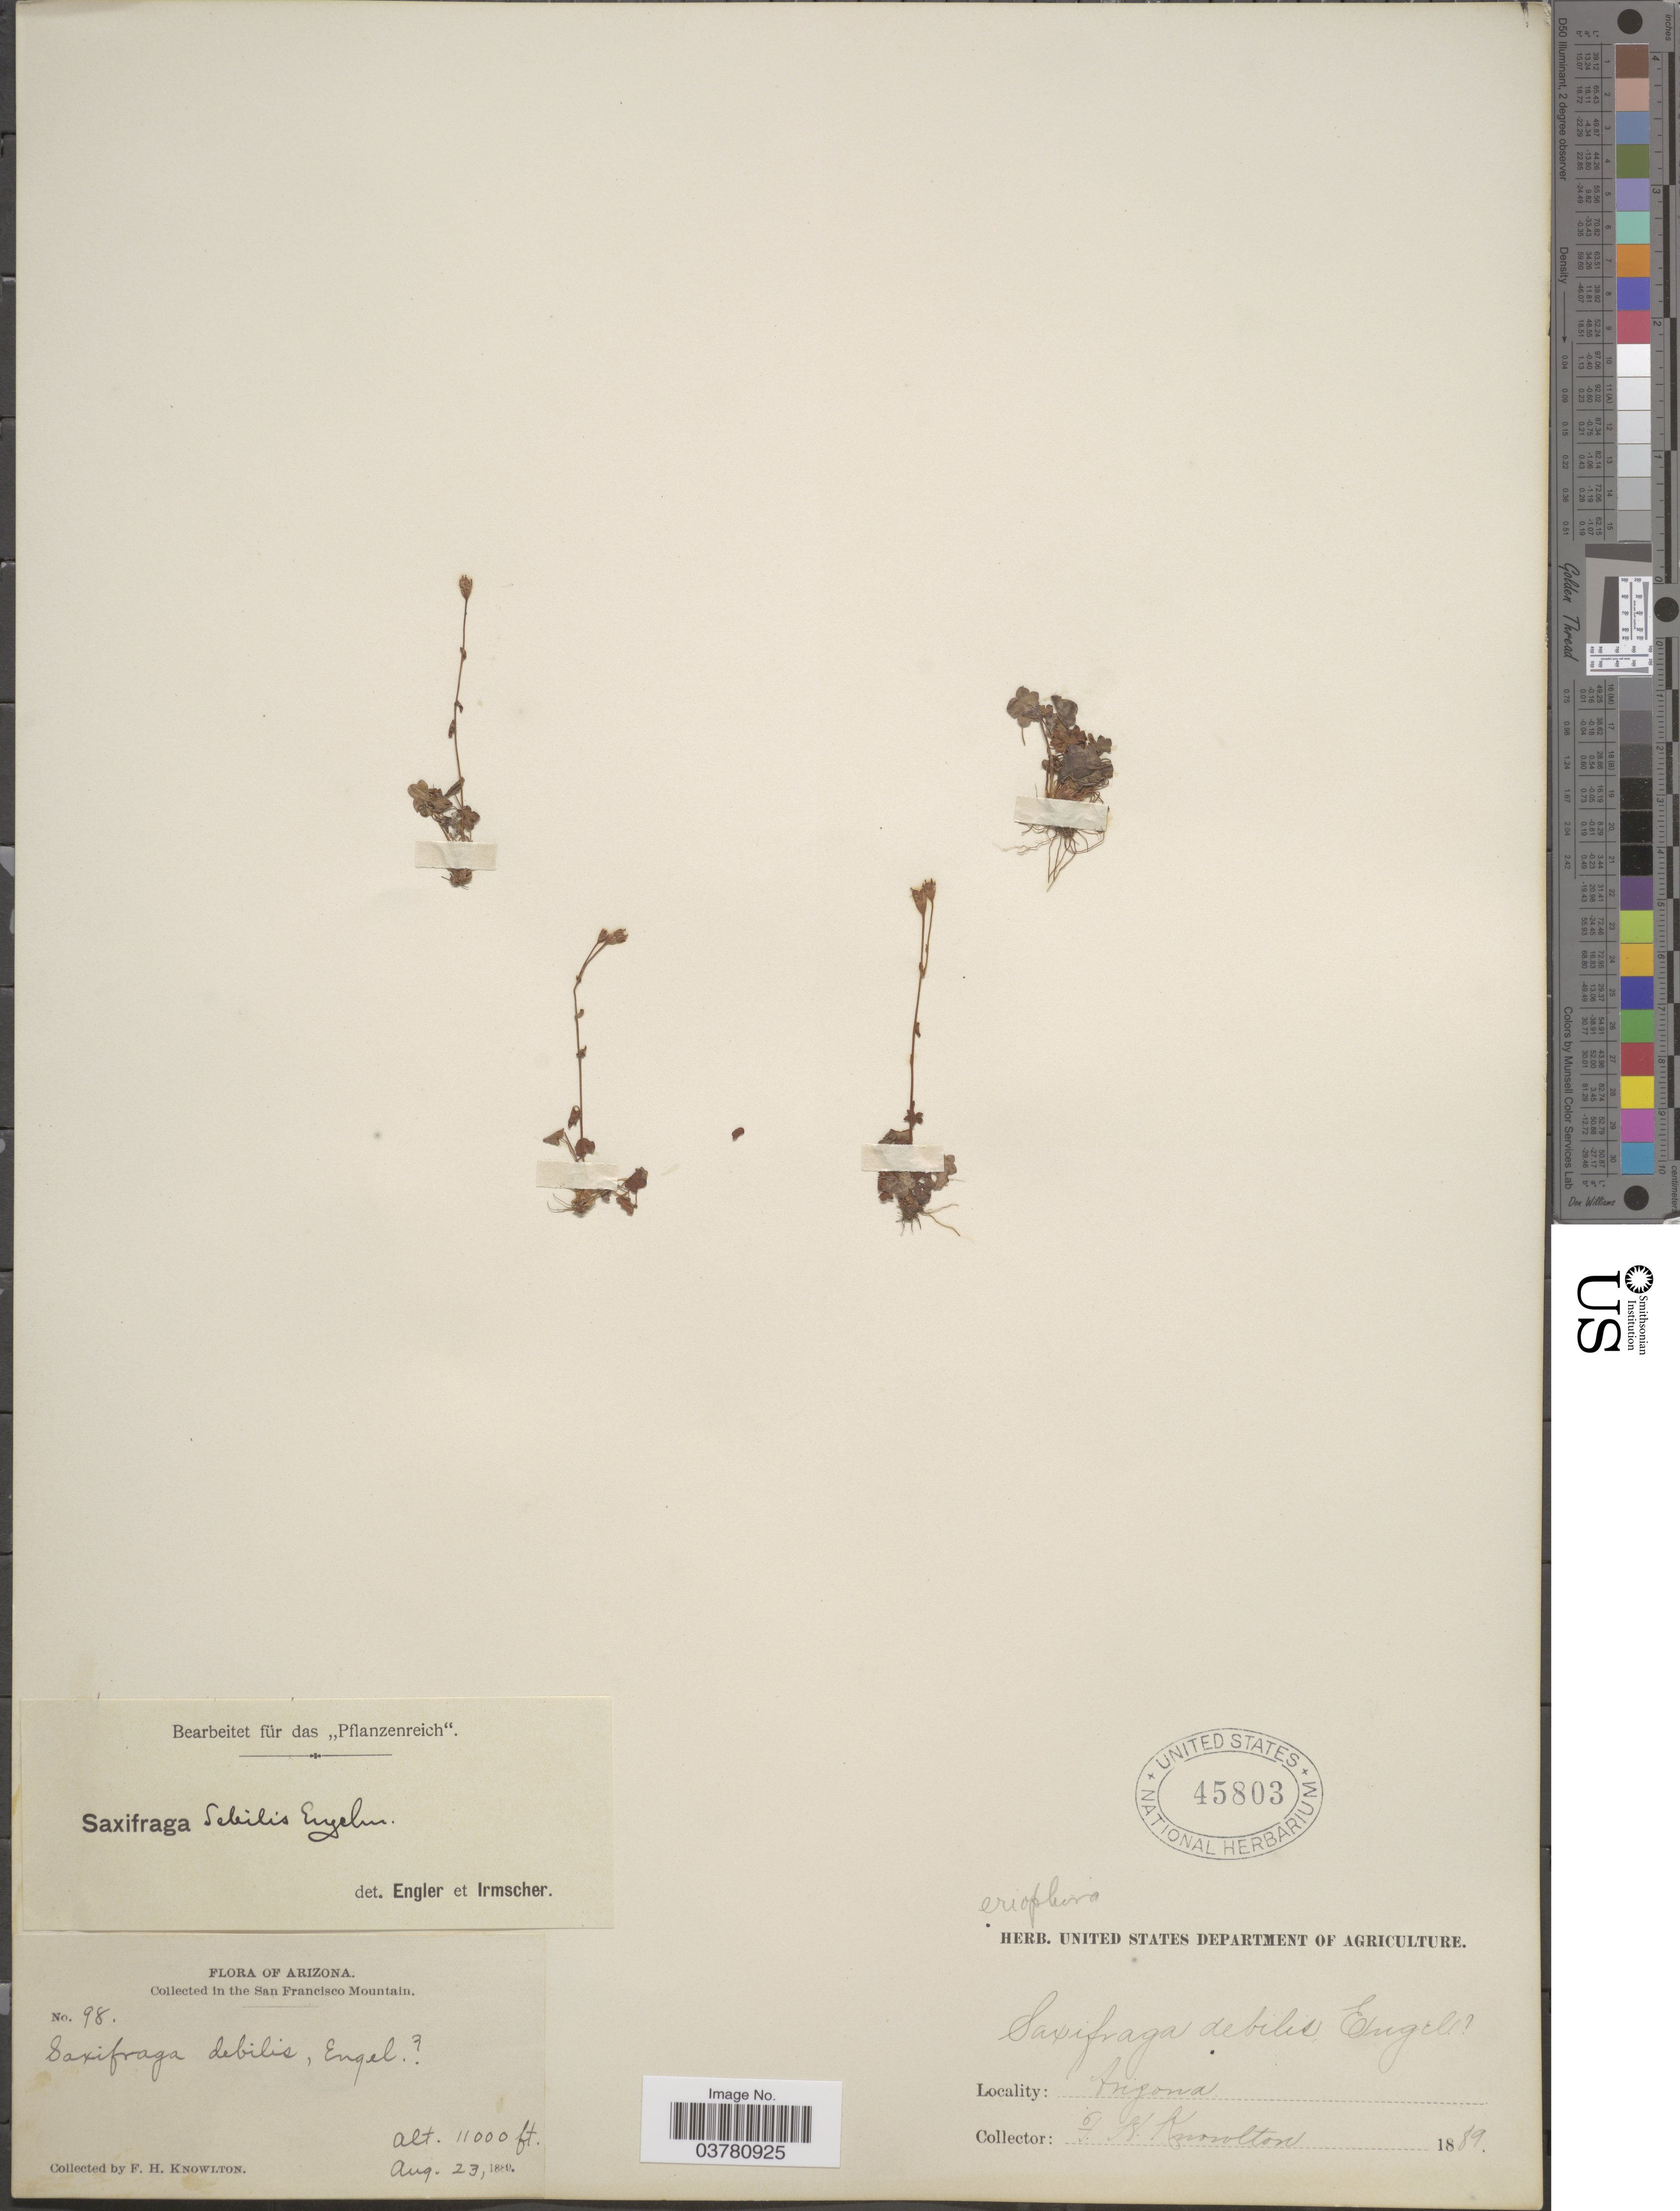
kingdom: Plantae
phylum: Tracheophyta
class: Magnoliopsida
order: Saxifragales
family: Saxifragaceae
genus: Saxifraga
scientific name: Saxifraga rivularis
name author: L.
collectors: F. H. Knowlton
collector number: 98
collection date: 1889-08-23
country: United States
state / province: Arizona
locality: In the San Francisco Mountain.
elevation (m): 3353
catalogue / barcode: US 45803